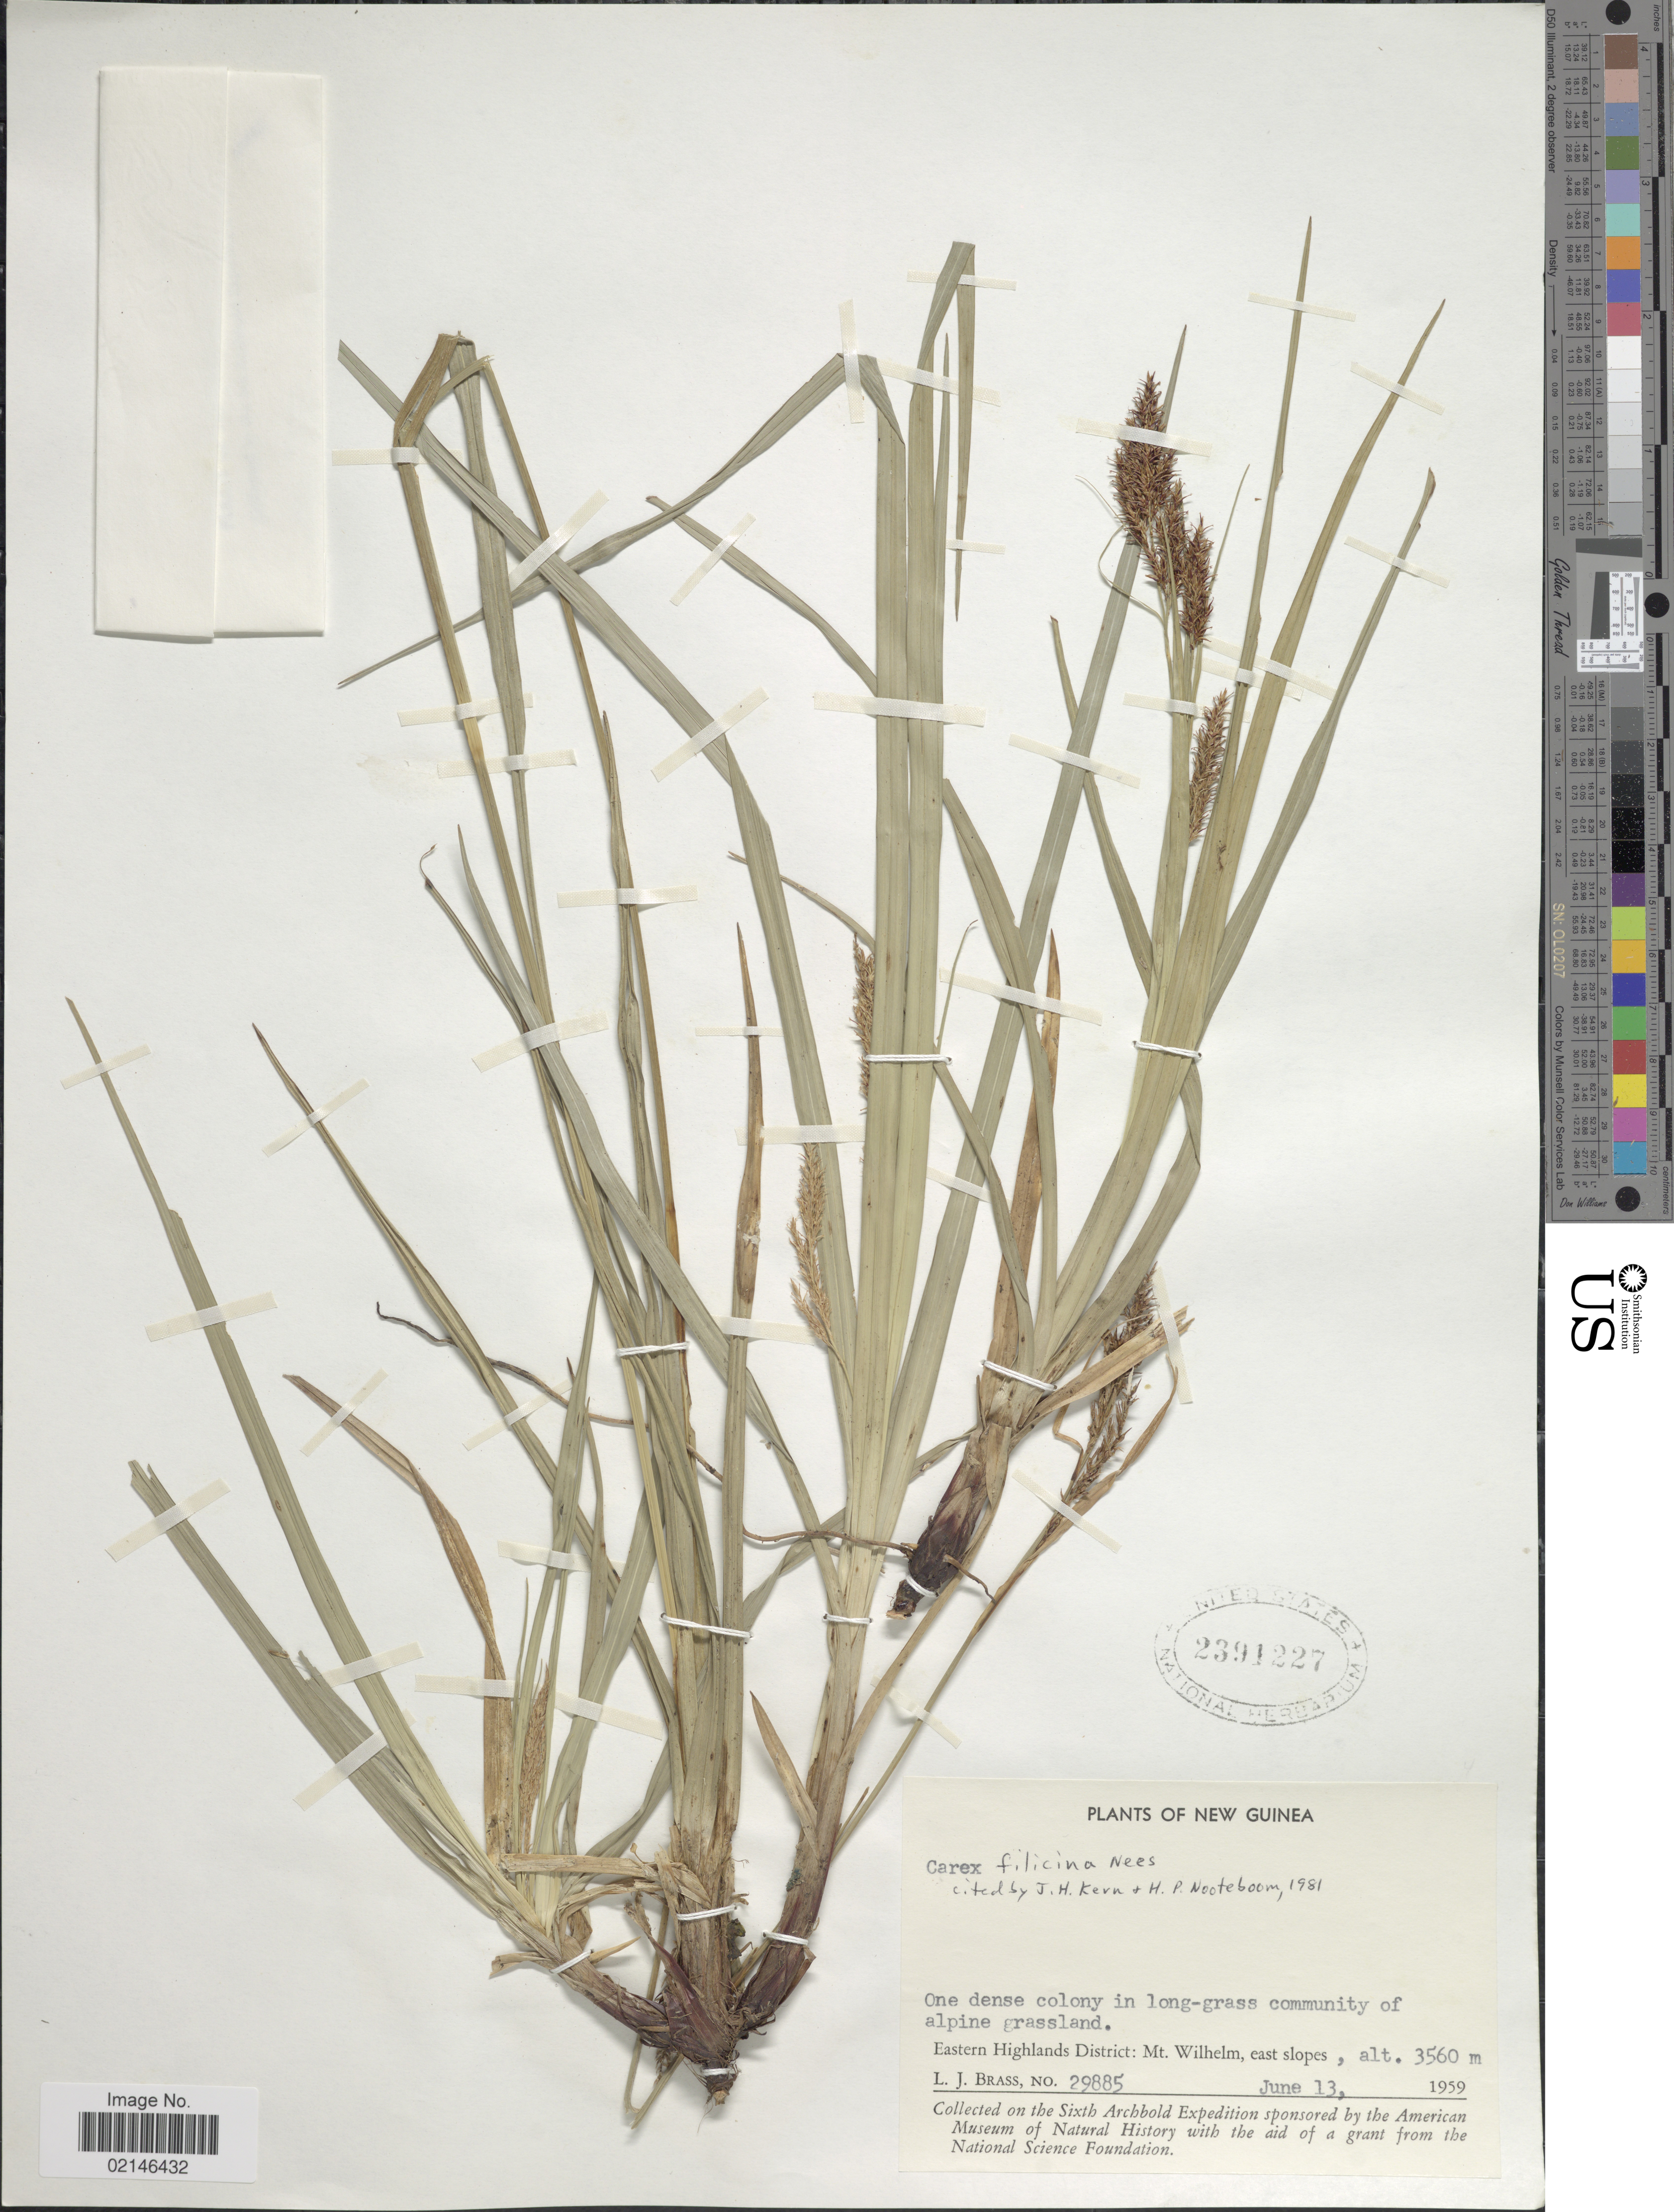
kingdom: Plantae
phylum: Tracheophyta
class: Liliopsida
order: Poales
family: Cyperaceae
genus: Carex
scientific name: Carex filicina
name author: Nees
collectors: L. J. Brass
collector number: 29885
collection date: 1959-06-13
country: Papua New Guinea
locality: New Guinea, Eastern Highlands District: Mt. Wilhelm, east slopes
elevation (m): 3560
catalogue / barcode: US 2391227